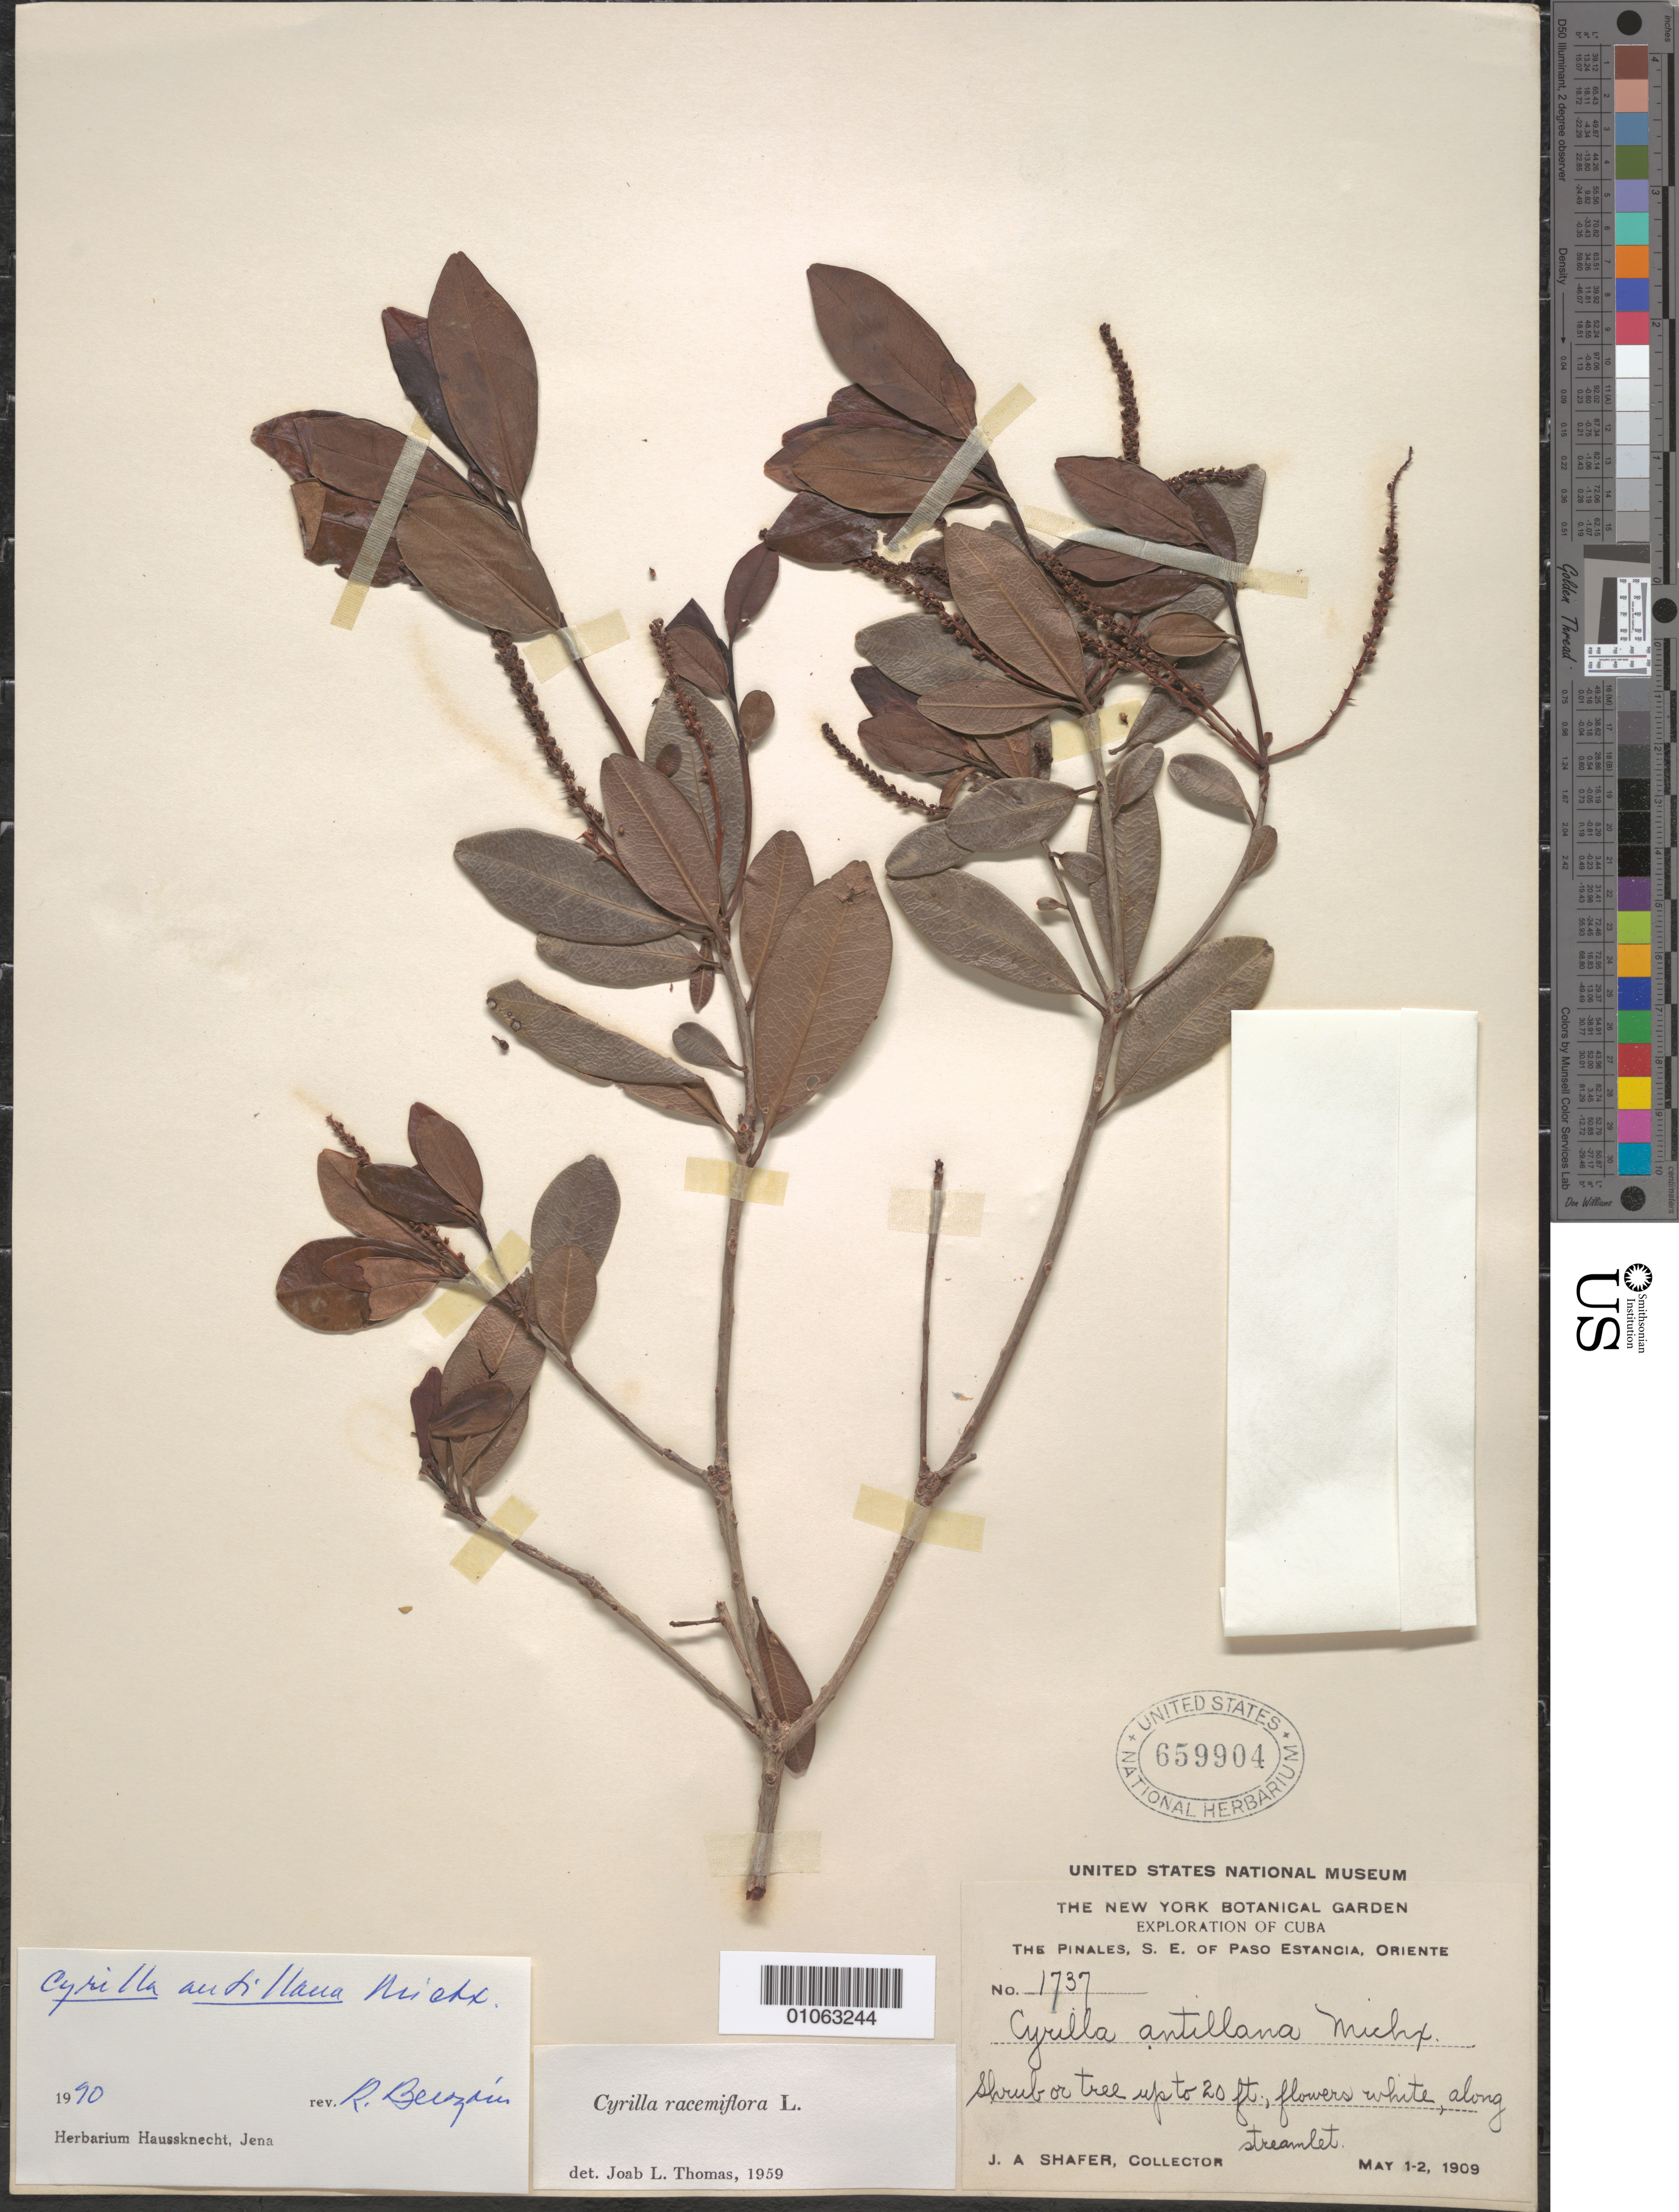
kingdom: Plantae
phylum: Tracheophyta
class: Magnoliopsida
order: Ericales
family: Cyrillaceae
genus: Cyrilla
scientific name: Cyrilla antillana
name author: Michx.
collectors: J. A. Shafer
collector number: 1737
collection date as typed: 01 May 1909 to 02 May 1909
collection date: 1909-05-01/1909-05-02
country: Cuba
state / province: Granma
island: Cuba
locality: The Pinales, S E of Paso Estancia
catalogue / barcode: US 659904